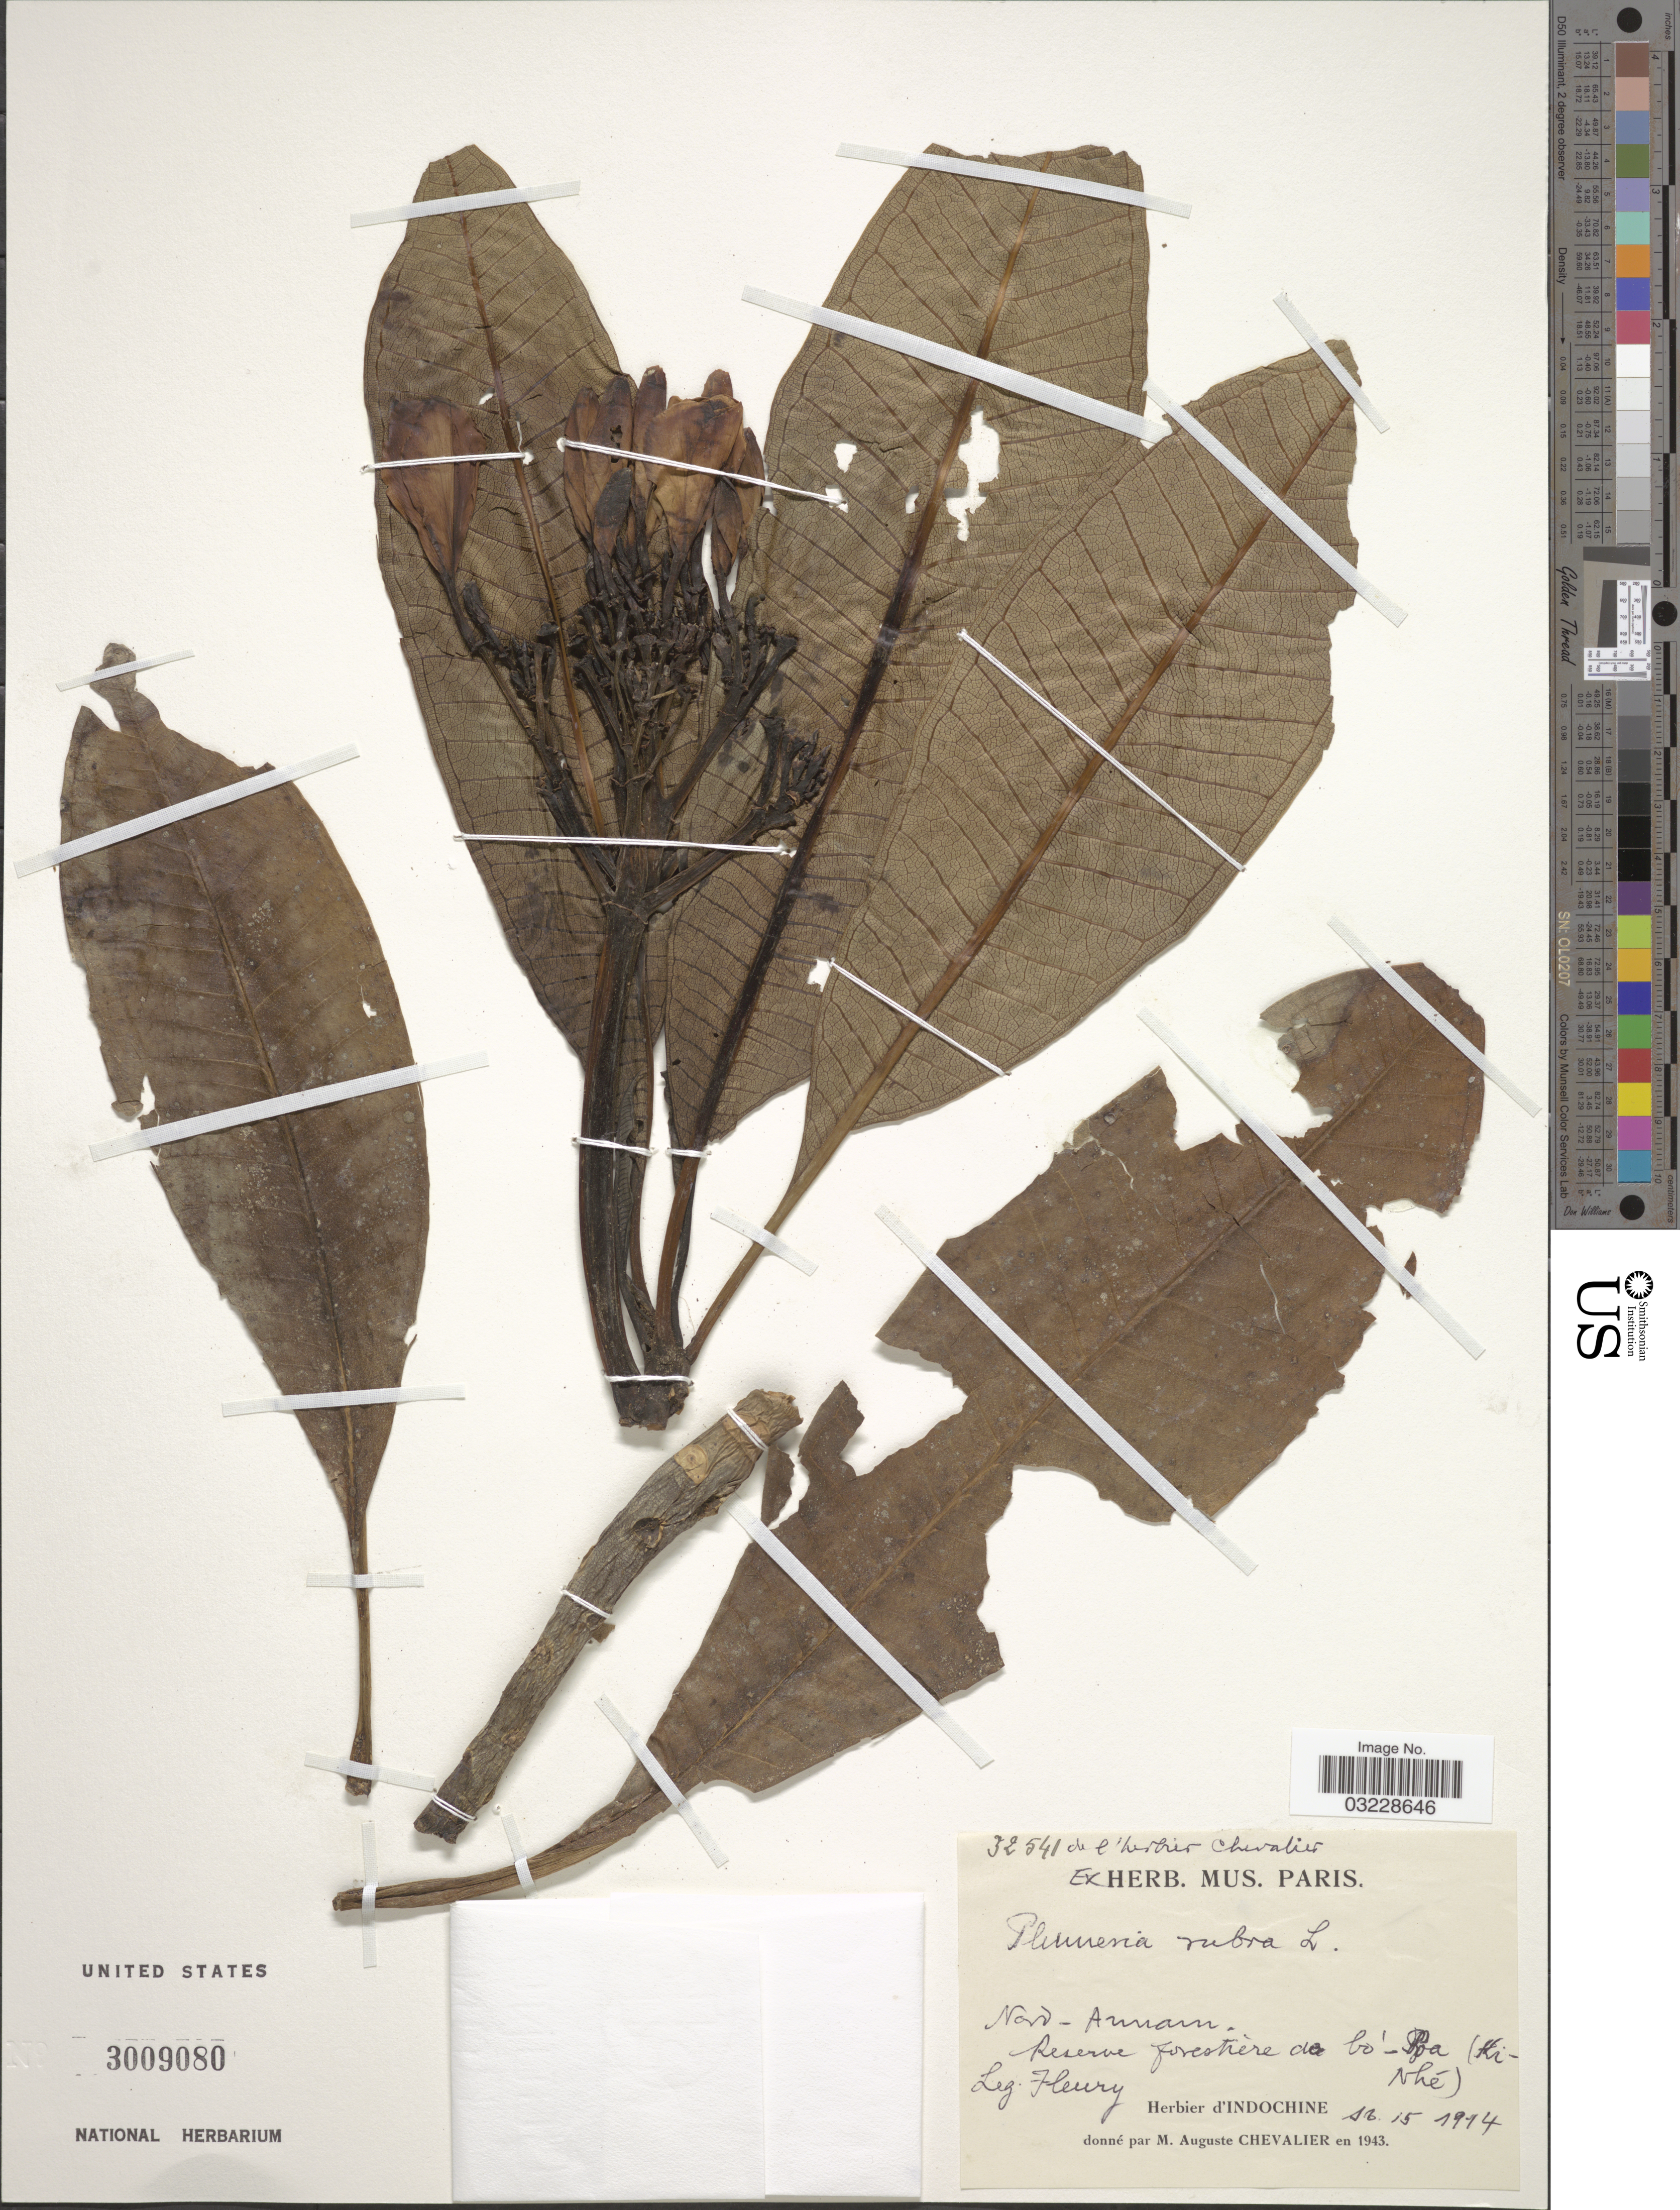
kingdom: Plantae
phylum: Tracheophyta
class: Magnoliopsida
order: Gentianales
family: Apocynaceae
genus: Plumeria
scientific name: Plumeria rubra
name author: L.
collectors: Fleury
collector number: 32541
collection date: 1914-05-16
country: Vietnam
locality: Nord-Annam Reserve forestiére da bó-Poa (Ki-Nhé). [interpreted]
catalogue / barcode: US 3009080